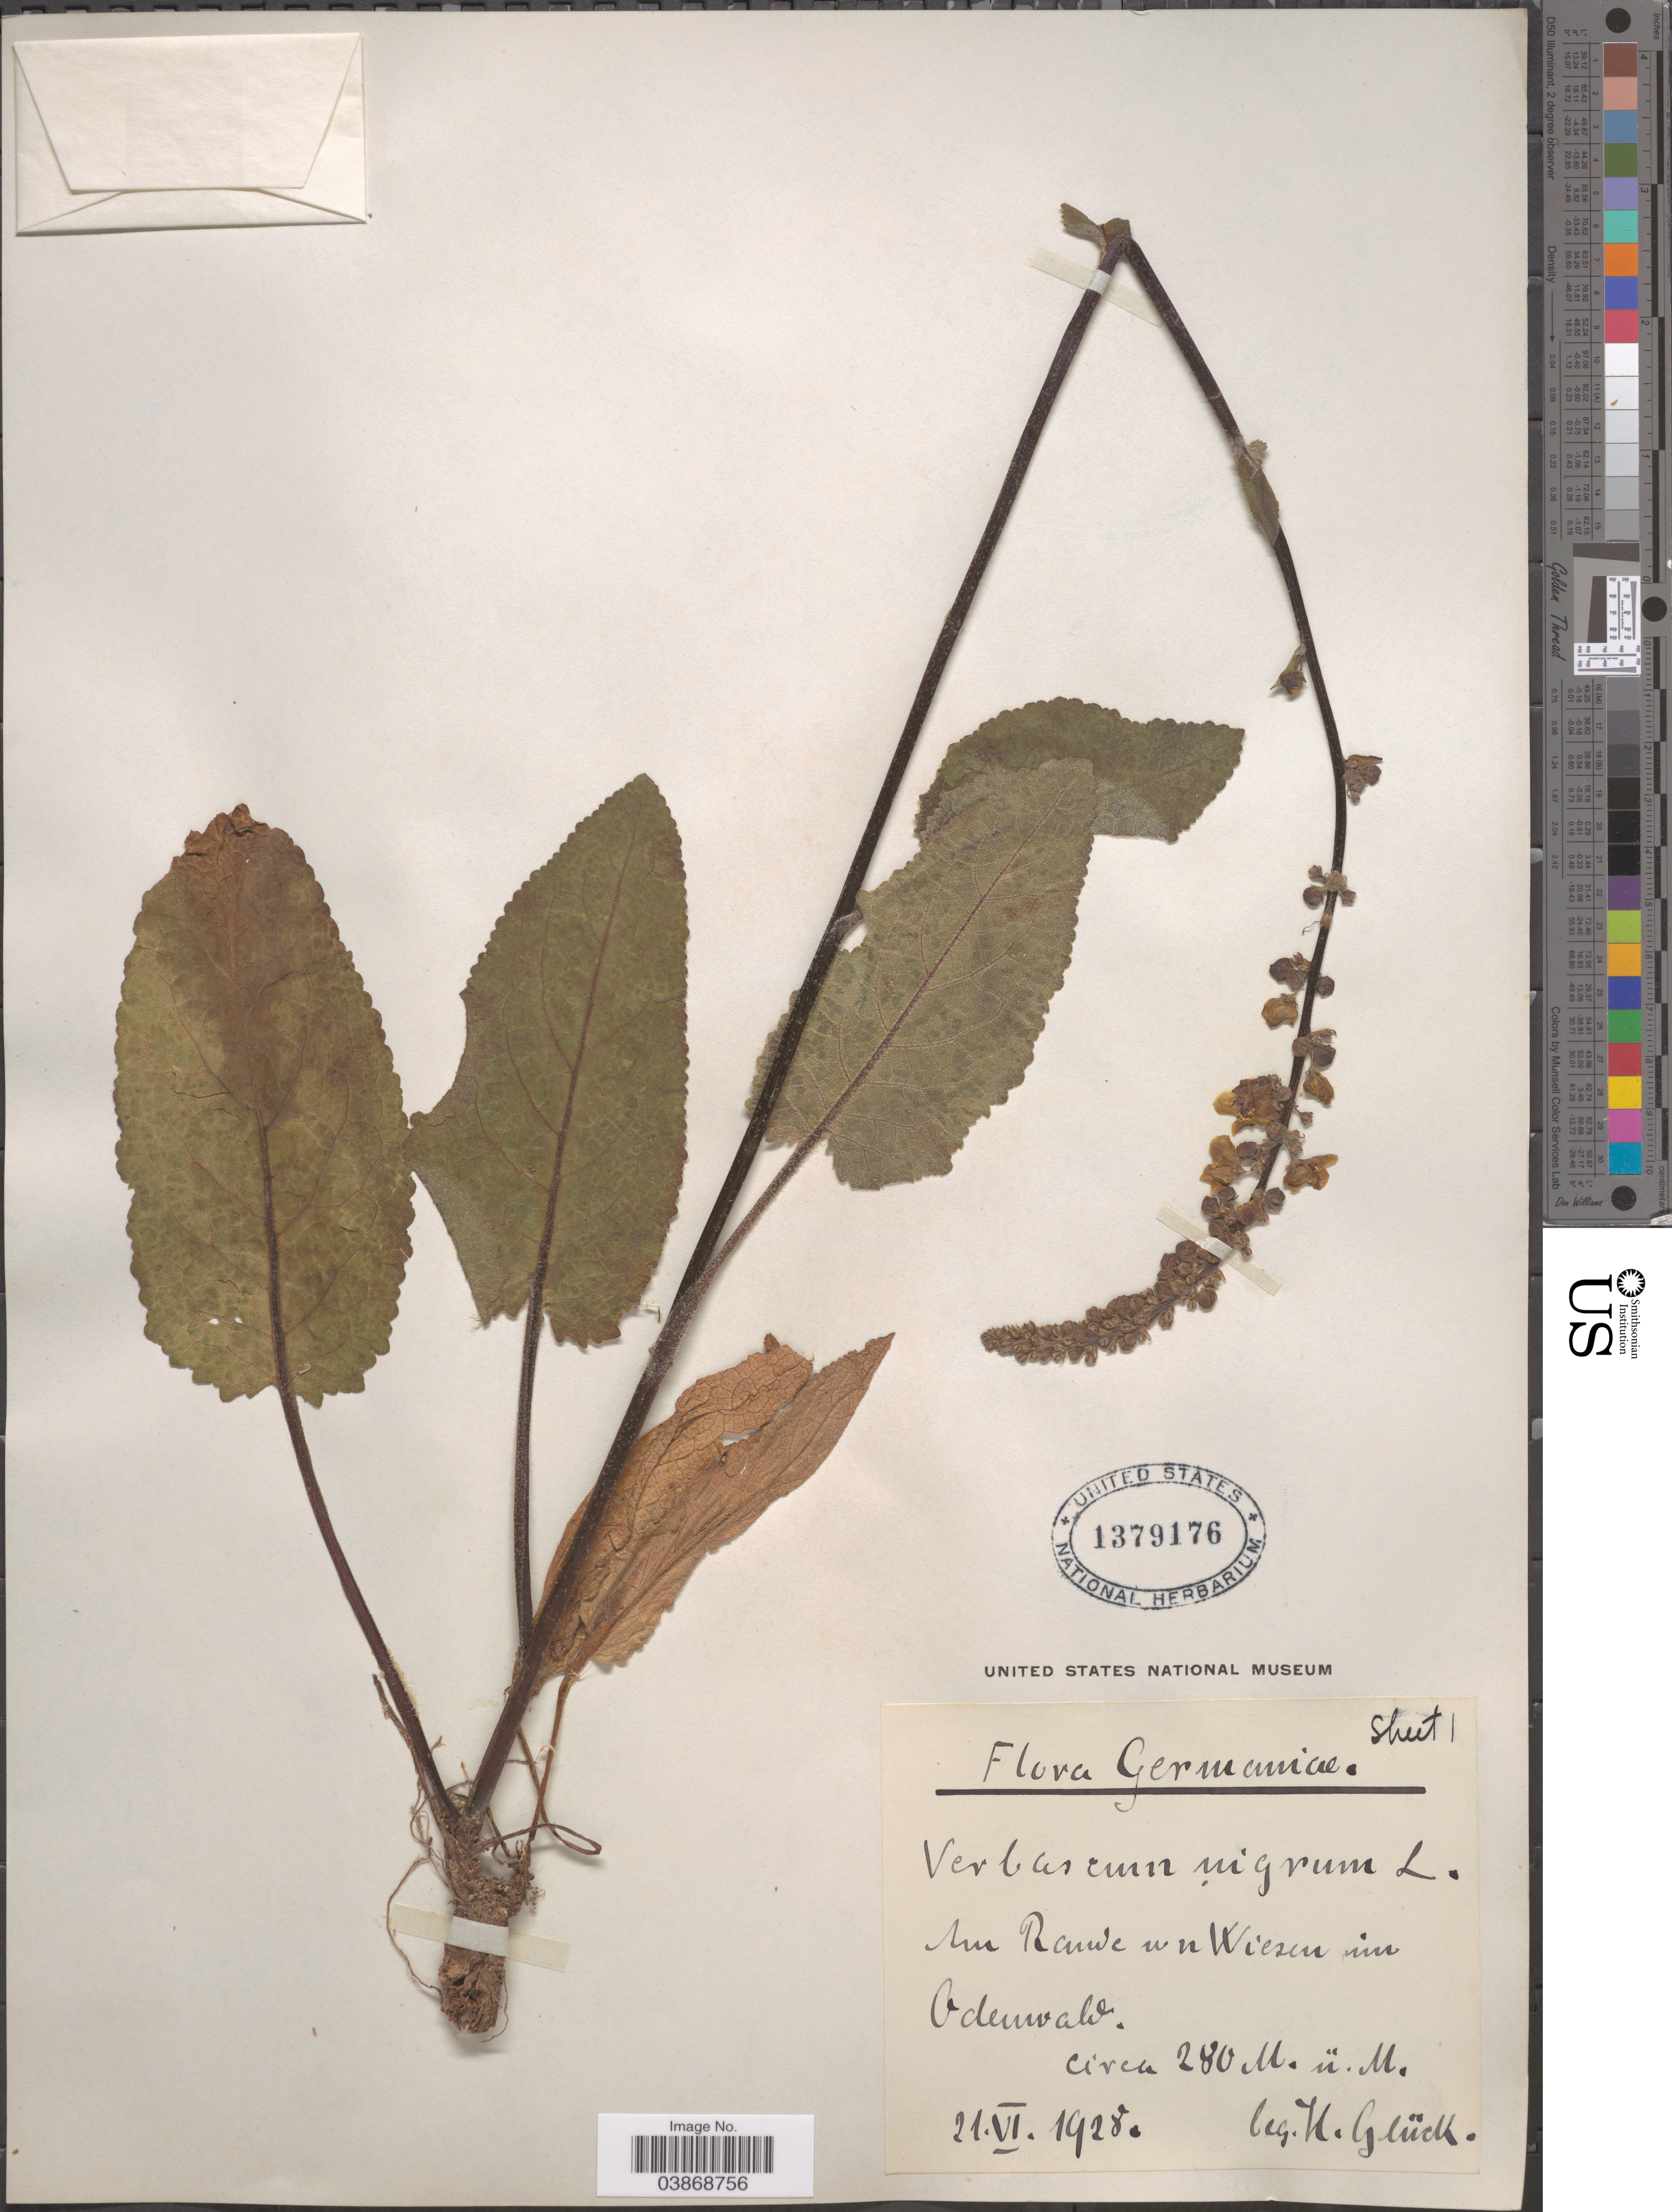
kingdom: Plantae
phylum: Tracheophyta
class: Magnoliopsida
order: Lamiales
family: Scrophulariaceae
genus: Verbascum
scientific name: Verbascum nigrum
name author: L.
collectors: H. Glück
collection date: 1928-06-21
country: Germany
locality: Am Rande un Wiesen im Odenwald.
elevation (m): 280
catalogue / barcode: US 1379176